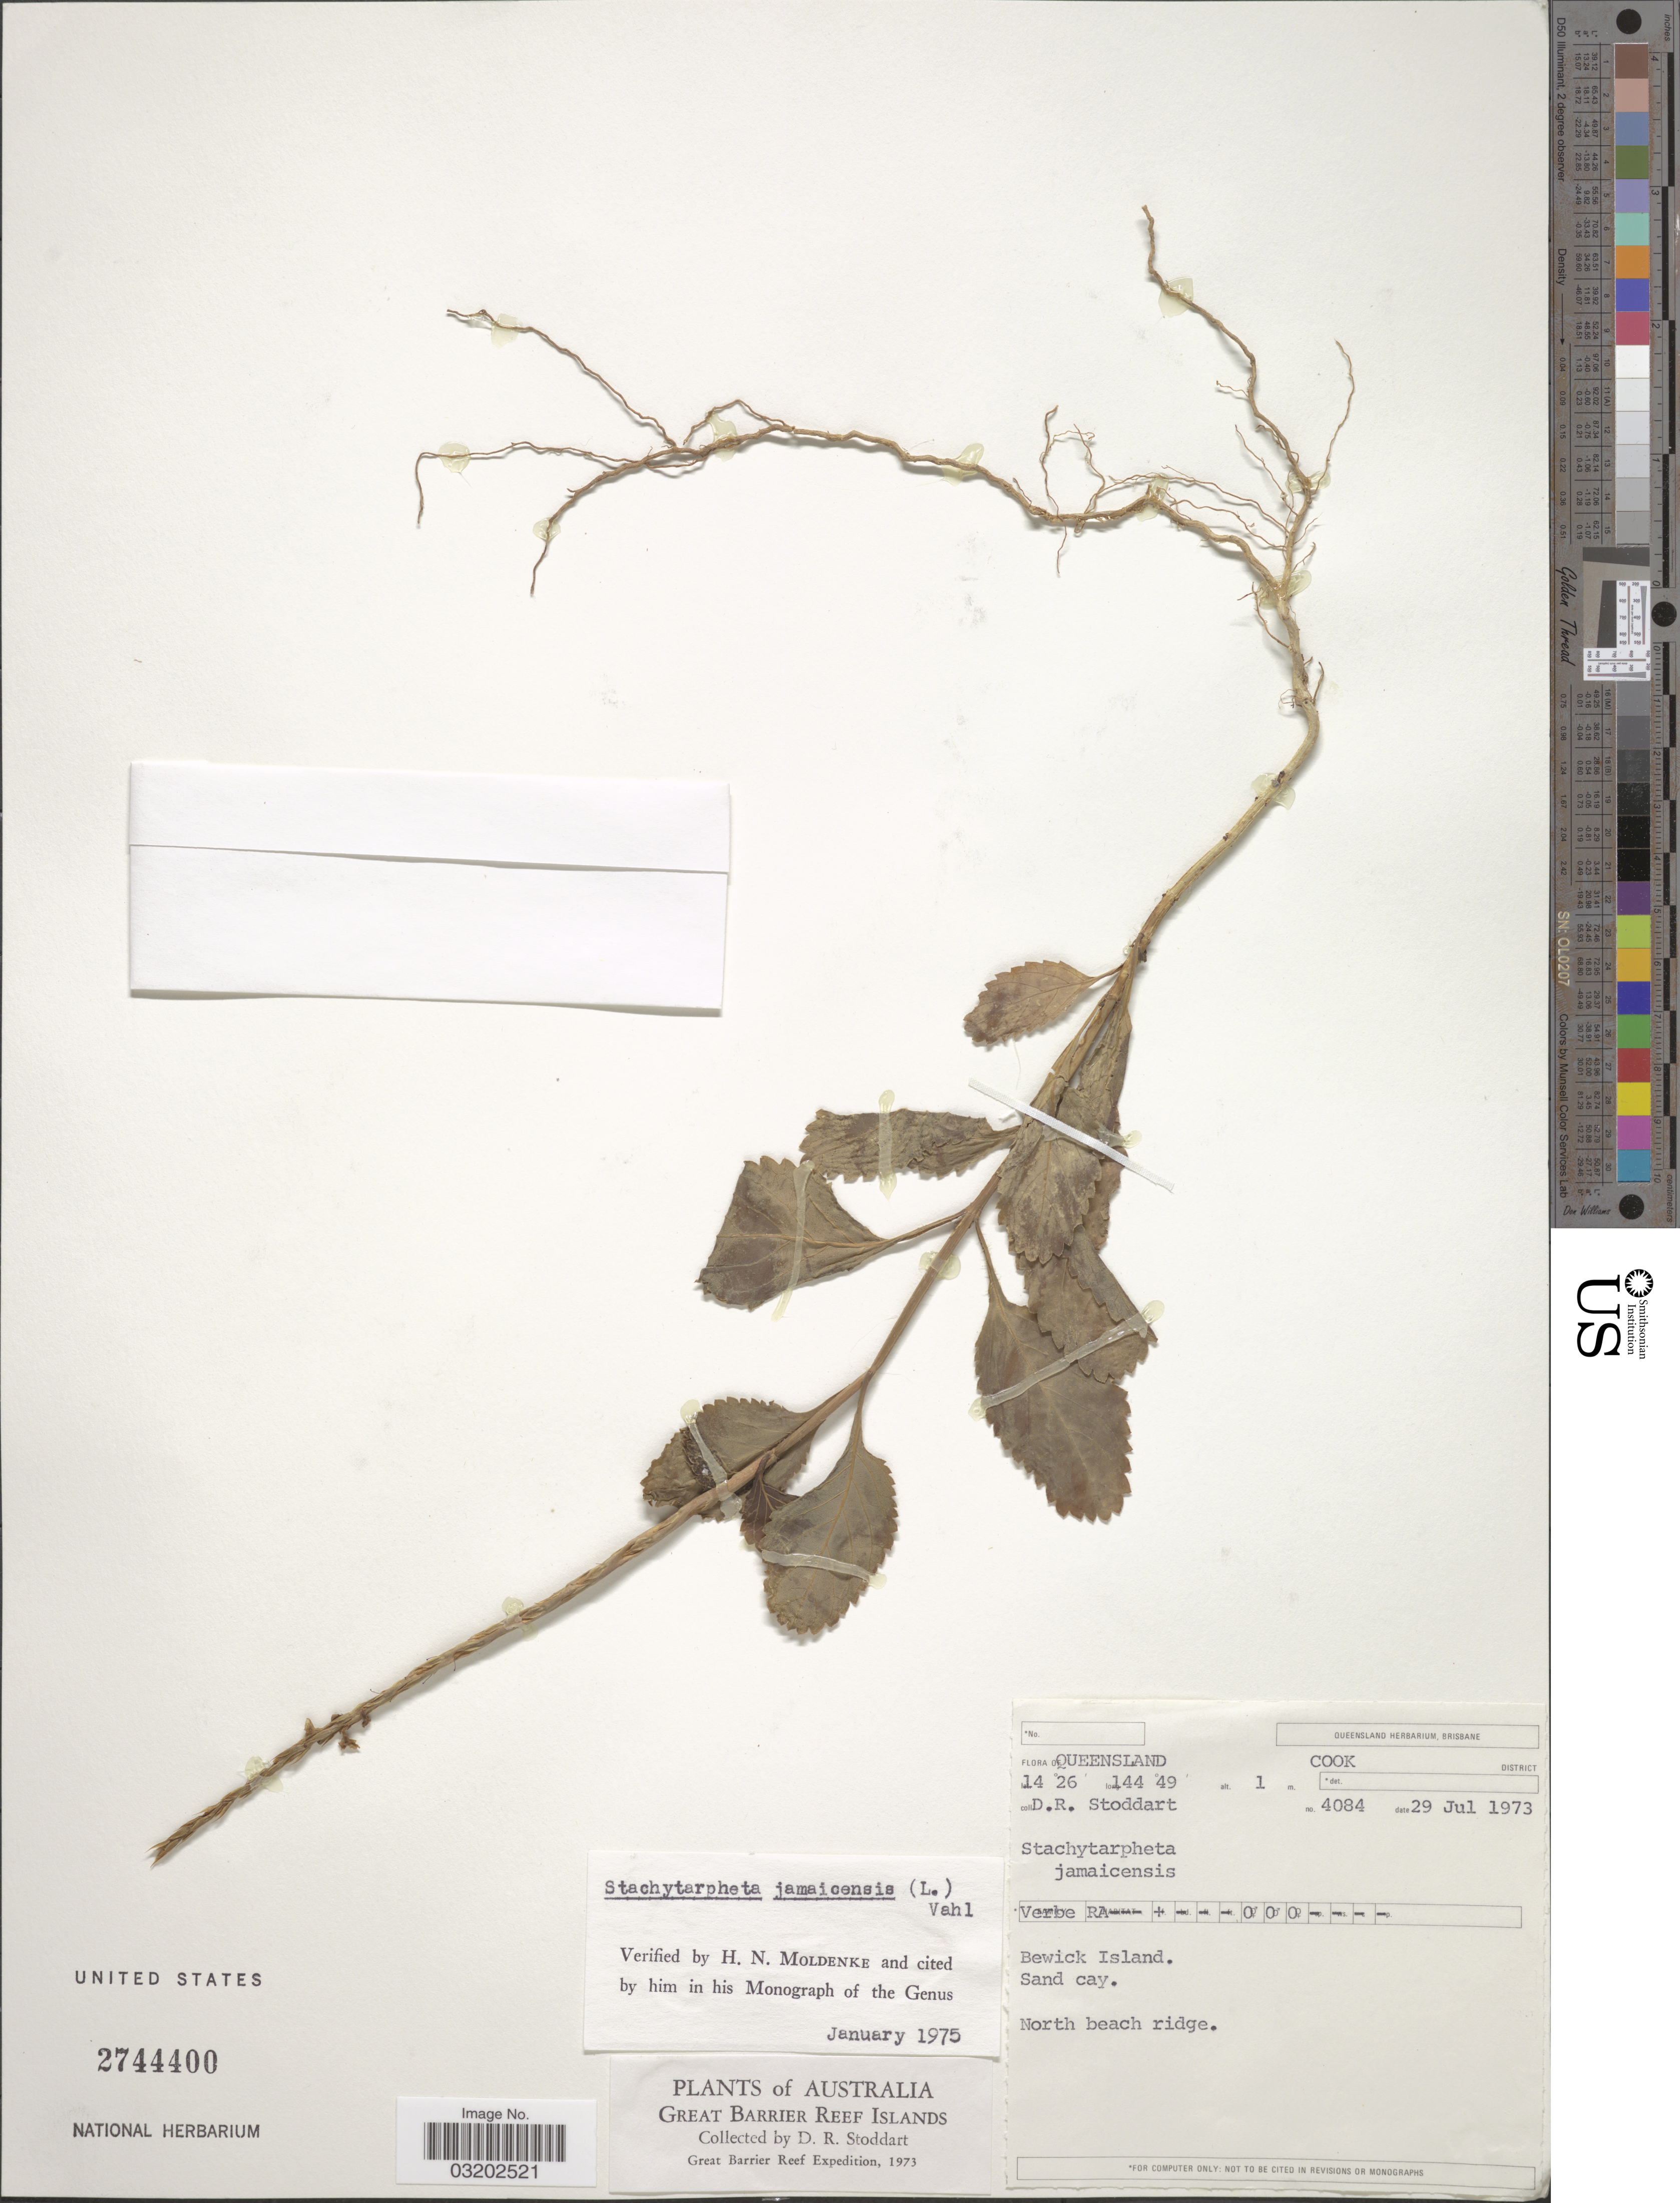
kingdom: Plantae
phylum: Tracheophyta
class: Magnoliopsida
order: Lamiales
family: Verbenaceae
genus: Stachytarpheta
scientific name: Stachytarpheta jamaicensis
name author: (L.) Vahl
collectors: D. R. Stoddart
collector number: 4084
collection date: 1973-07-29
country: Australia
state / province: Queensland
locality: Cook District, Bewick Island, North beach ridge. Great Barrier Reef Islands.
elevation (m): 1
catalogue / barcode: US 2744400